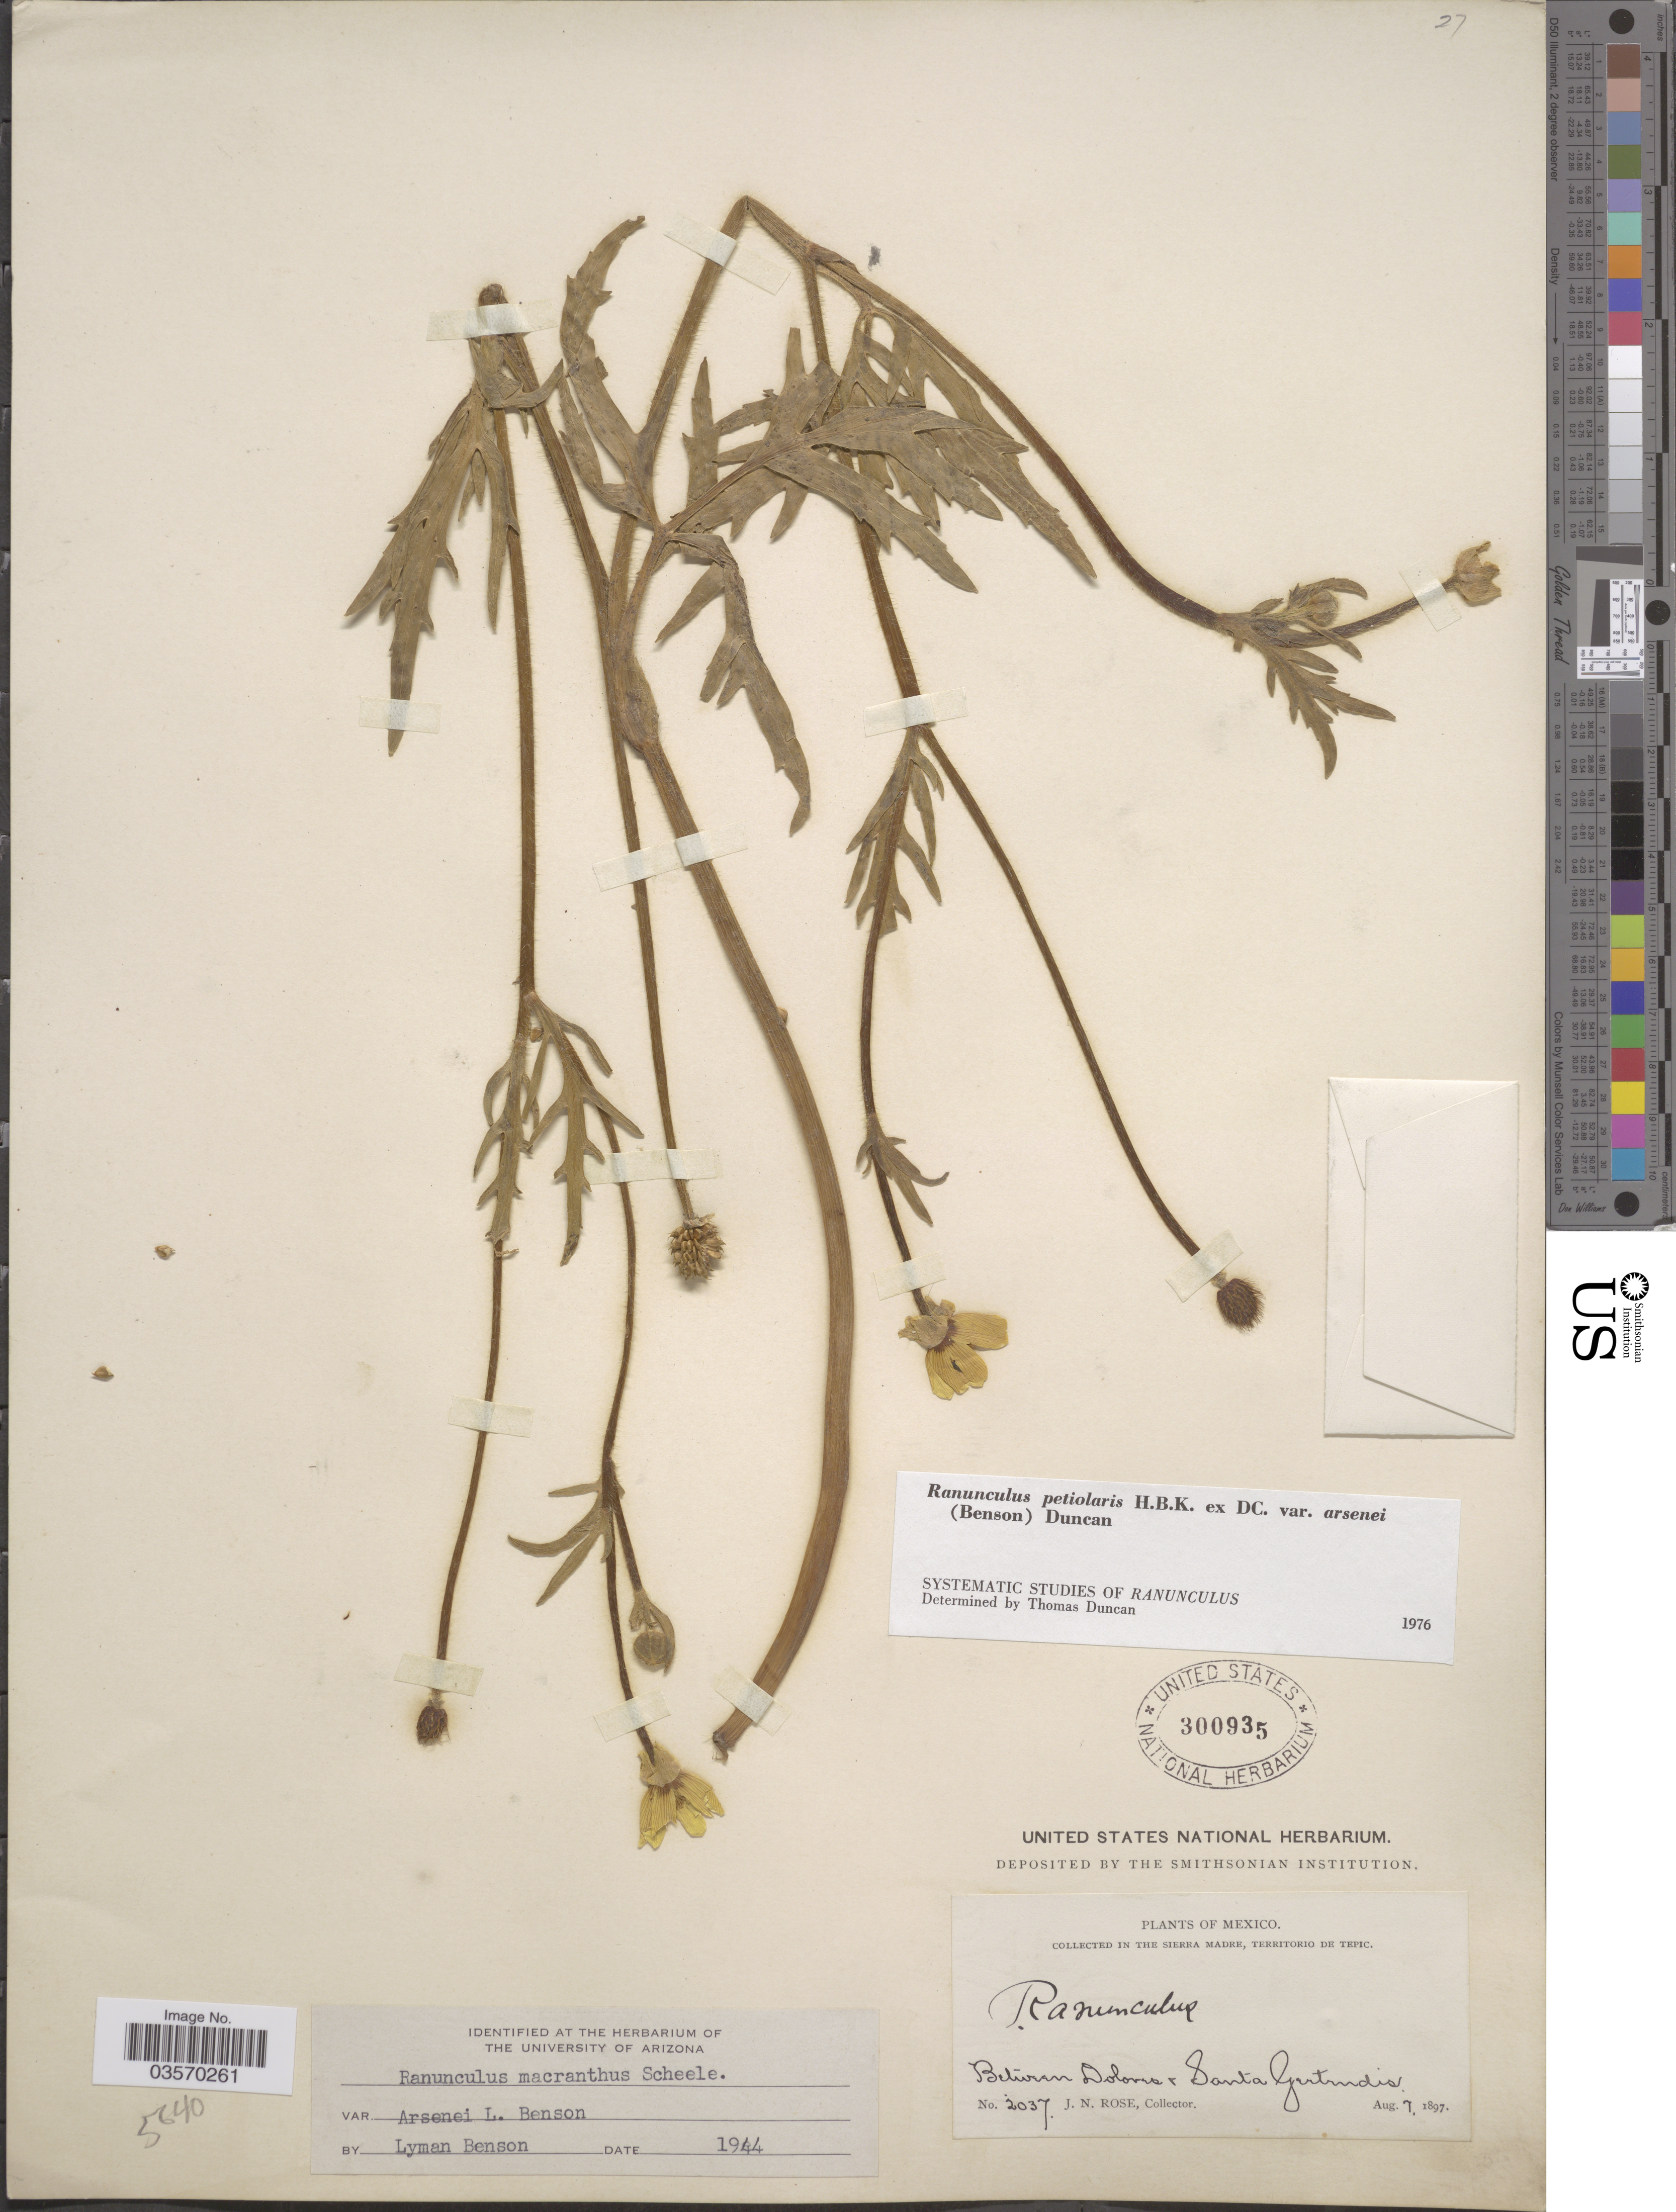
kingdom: Plantae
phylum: Tracheophyta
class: Magnoliopsida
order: Ranunculales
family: Ranunculaceae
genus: Ranunculus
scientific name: Ranunculus petiolaris var. arsenei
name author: (L.D. Benson) Duncan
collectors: J. N. Rose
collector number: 2037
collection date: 1897-08-07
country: Mexico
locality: In The Sierra Madre, Territorio de Tepic. Between Dolores & Santa Gertrudis.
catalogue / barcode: US 300935